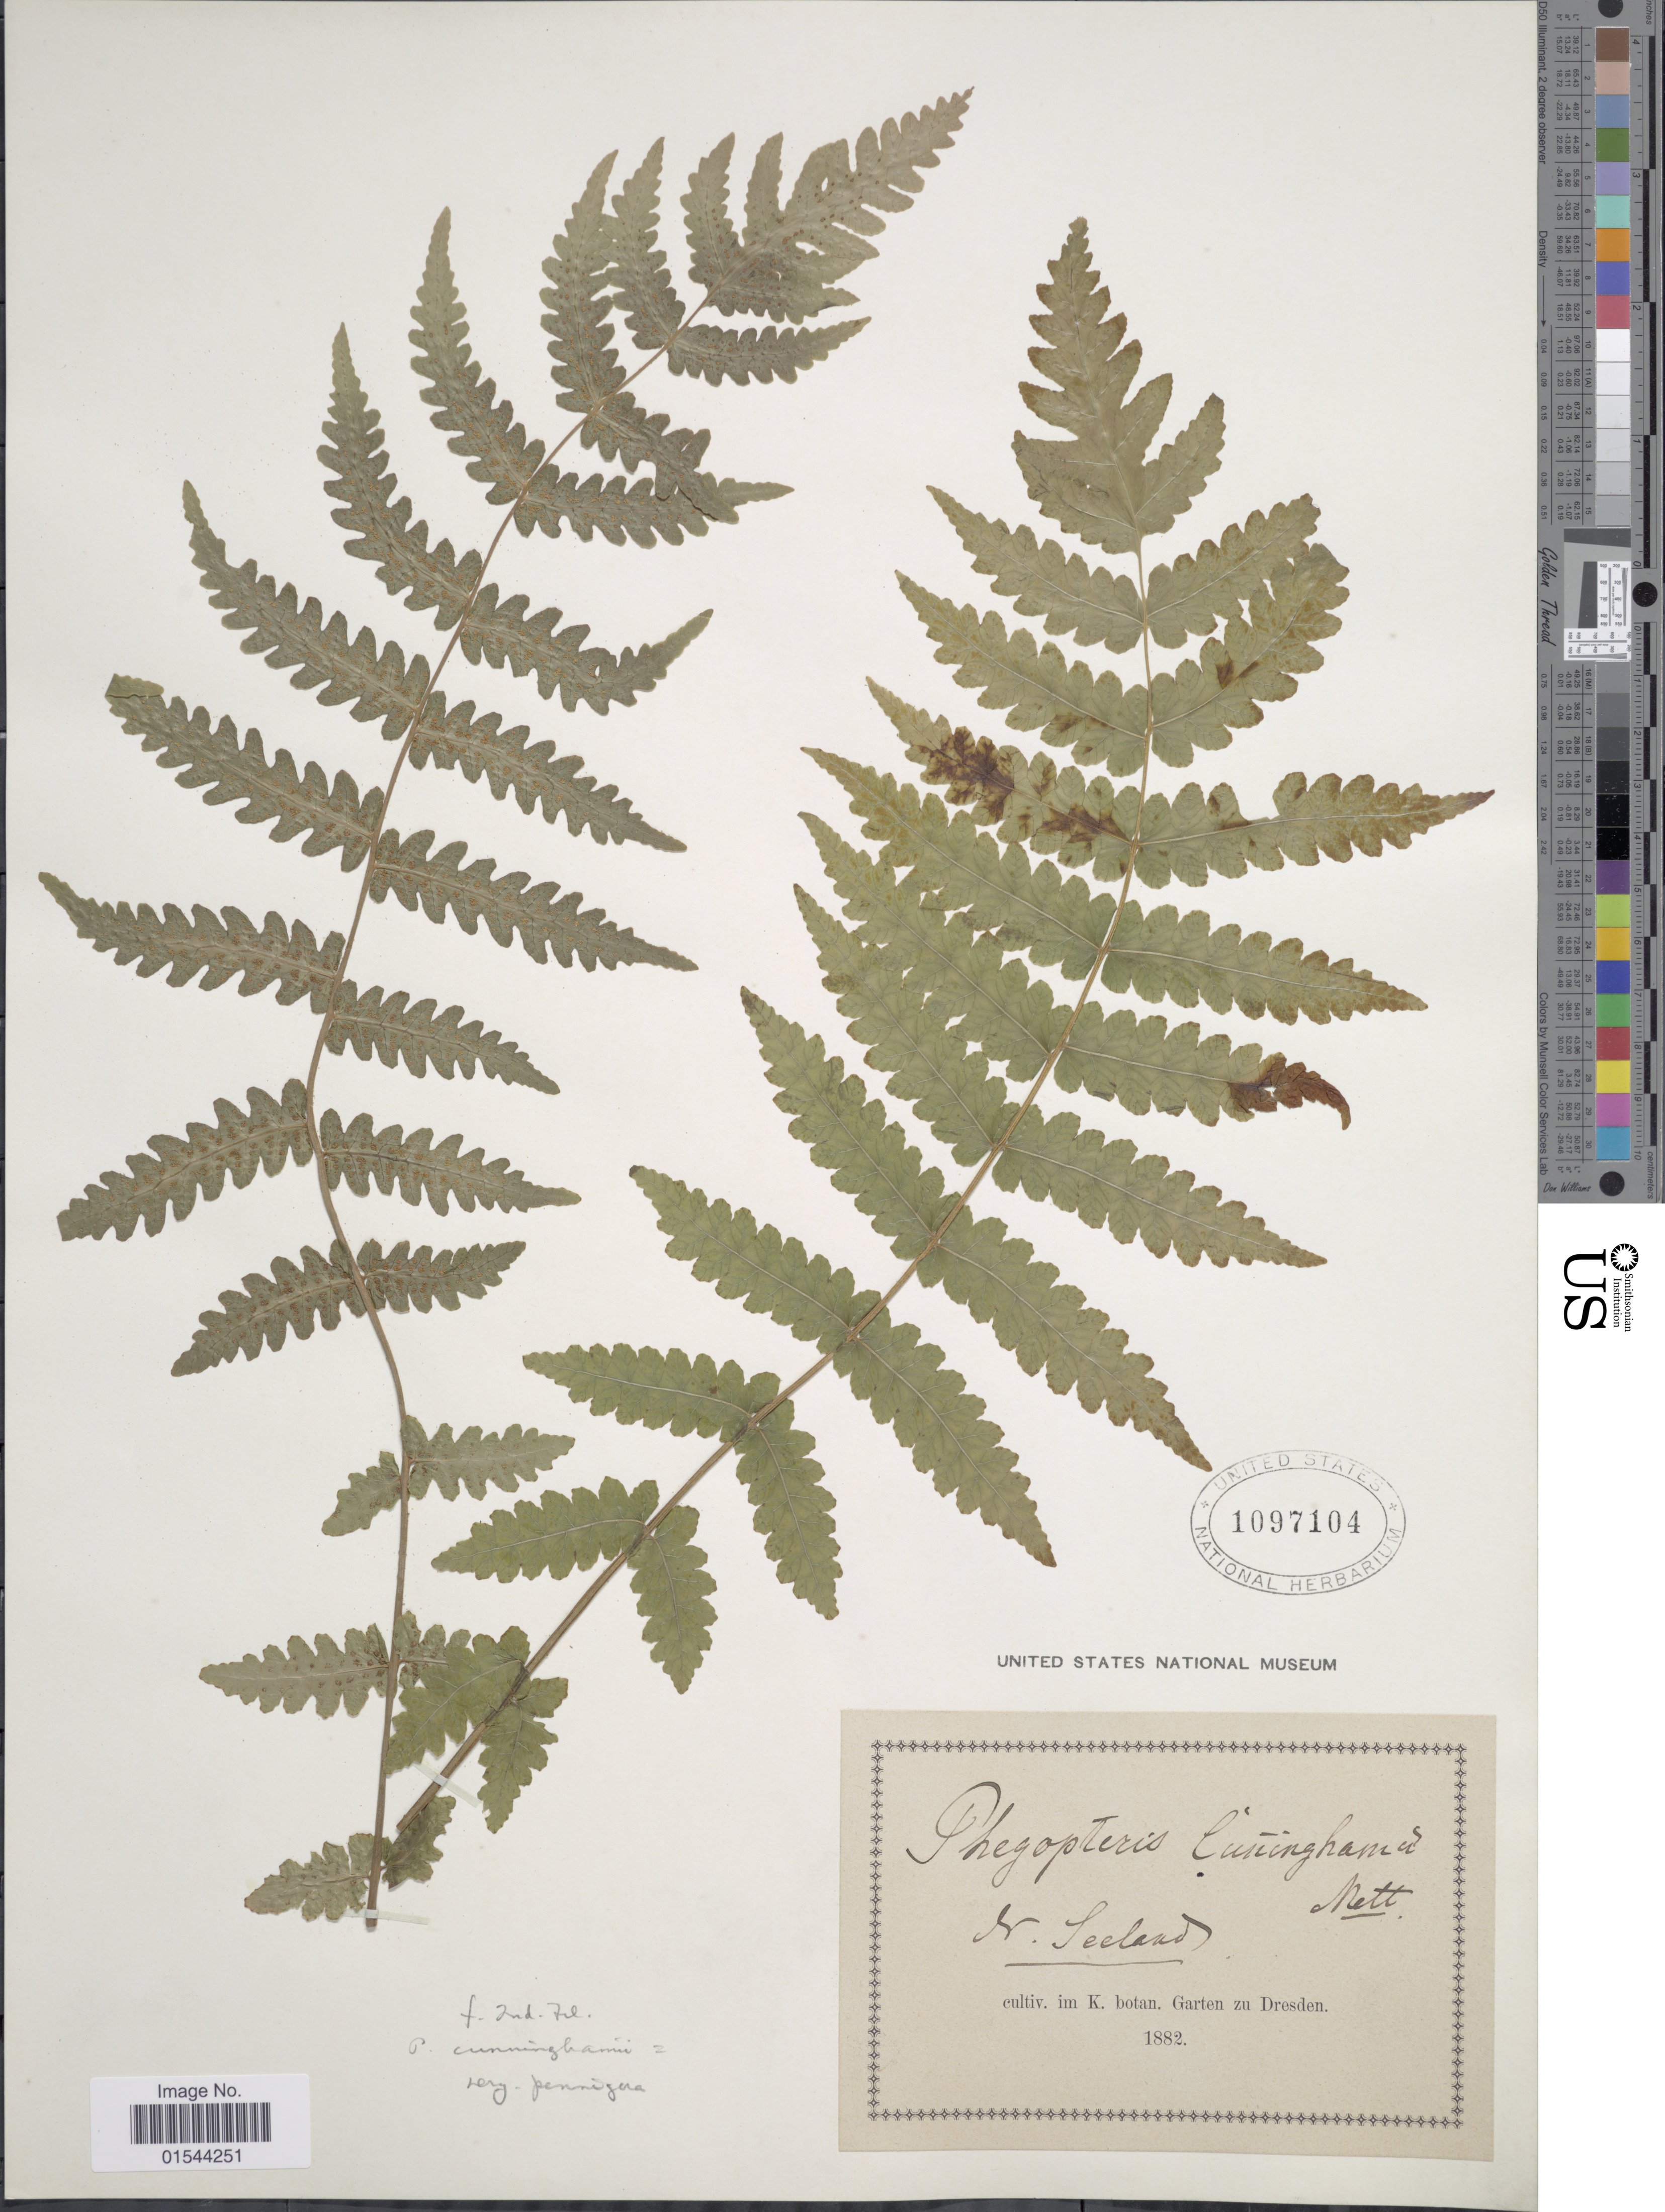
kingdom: Plantae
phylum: Tracheophyta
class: Polypodiopsida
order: Polypodiales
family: Thelypteridaceae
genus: Pneumatopteris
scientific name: Pneumatopteris pennigera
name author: (G. Forst.) Holttum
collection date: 1882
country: New Zealand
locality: N Seeland, cutiv. im. K botan. Garten zu Dresden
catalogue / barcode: US 1097104